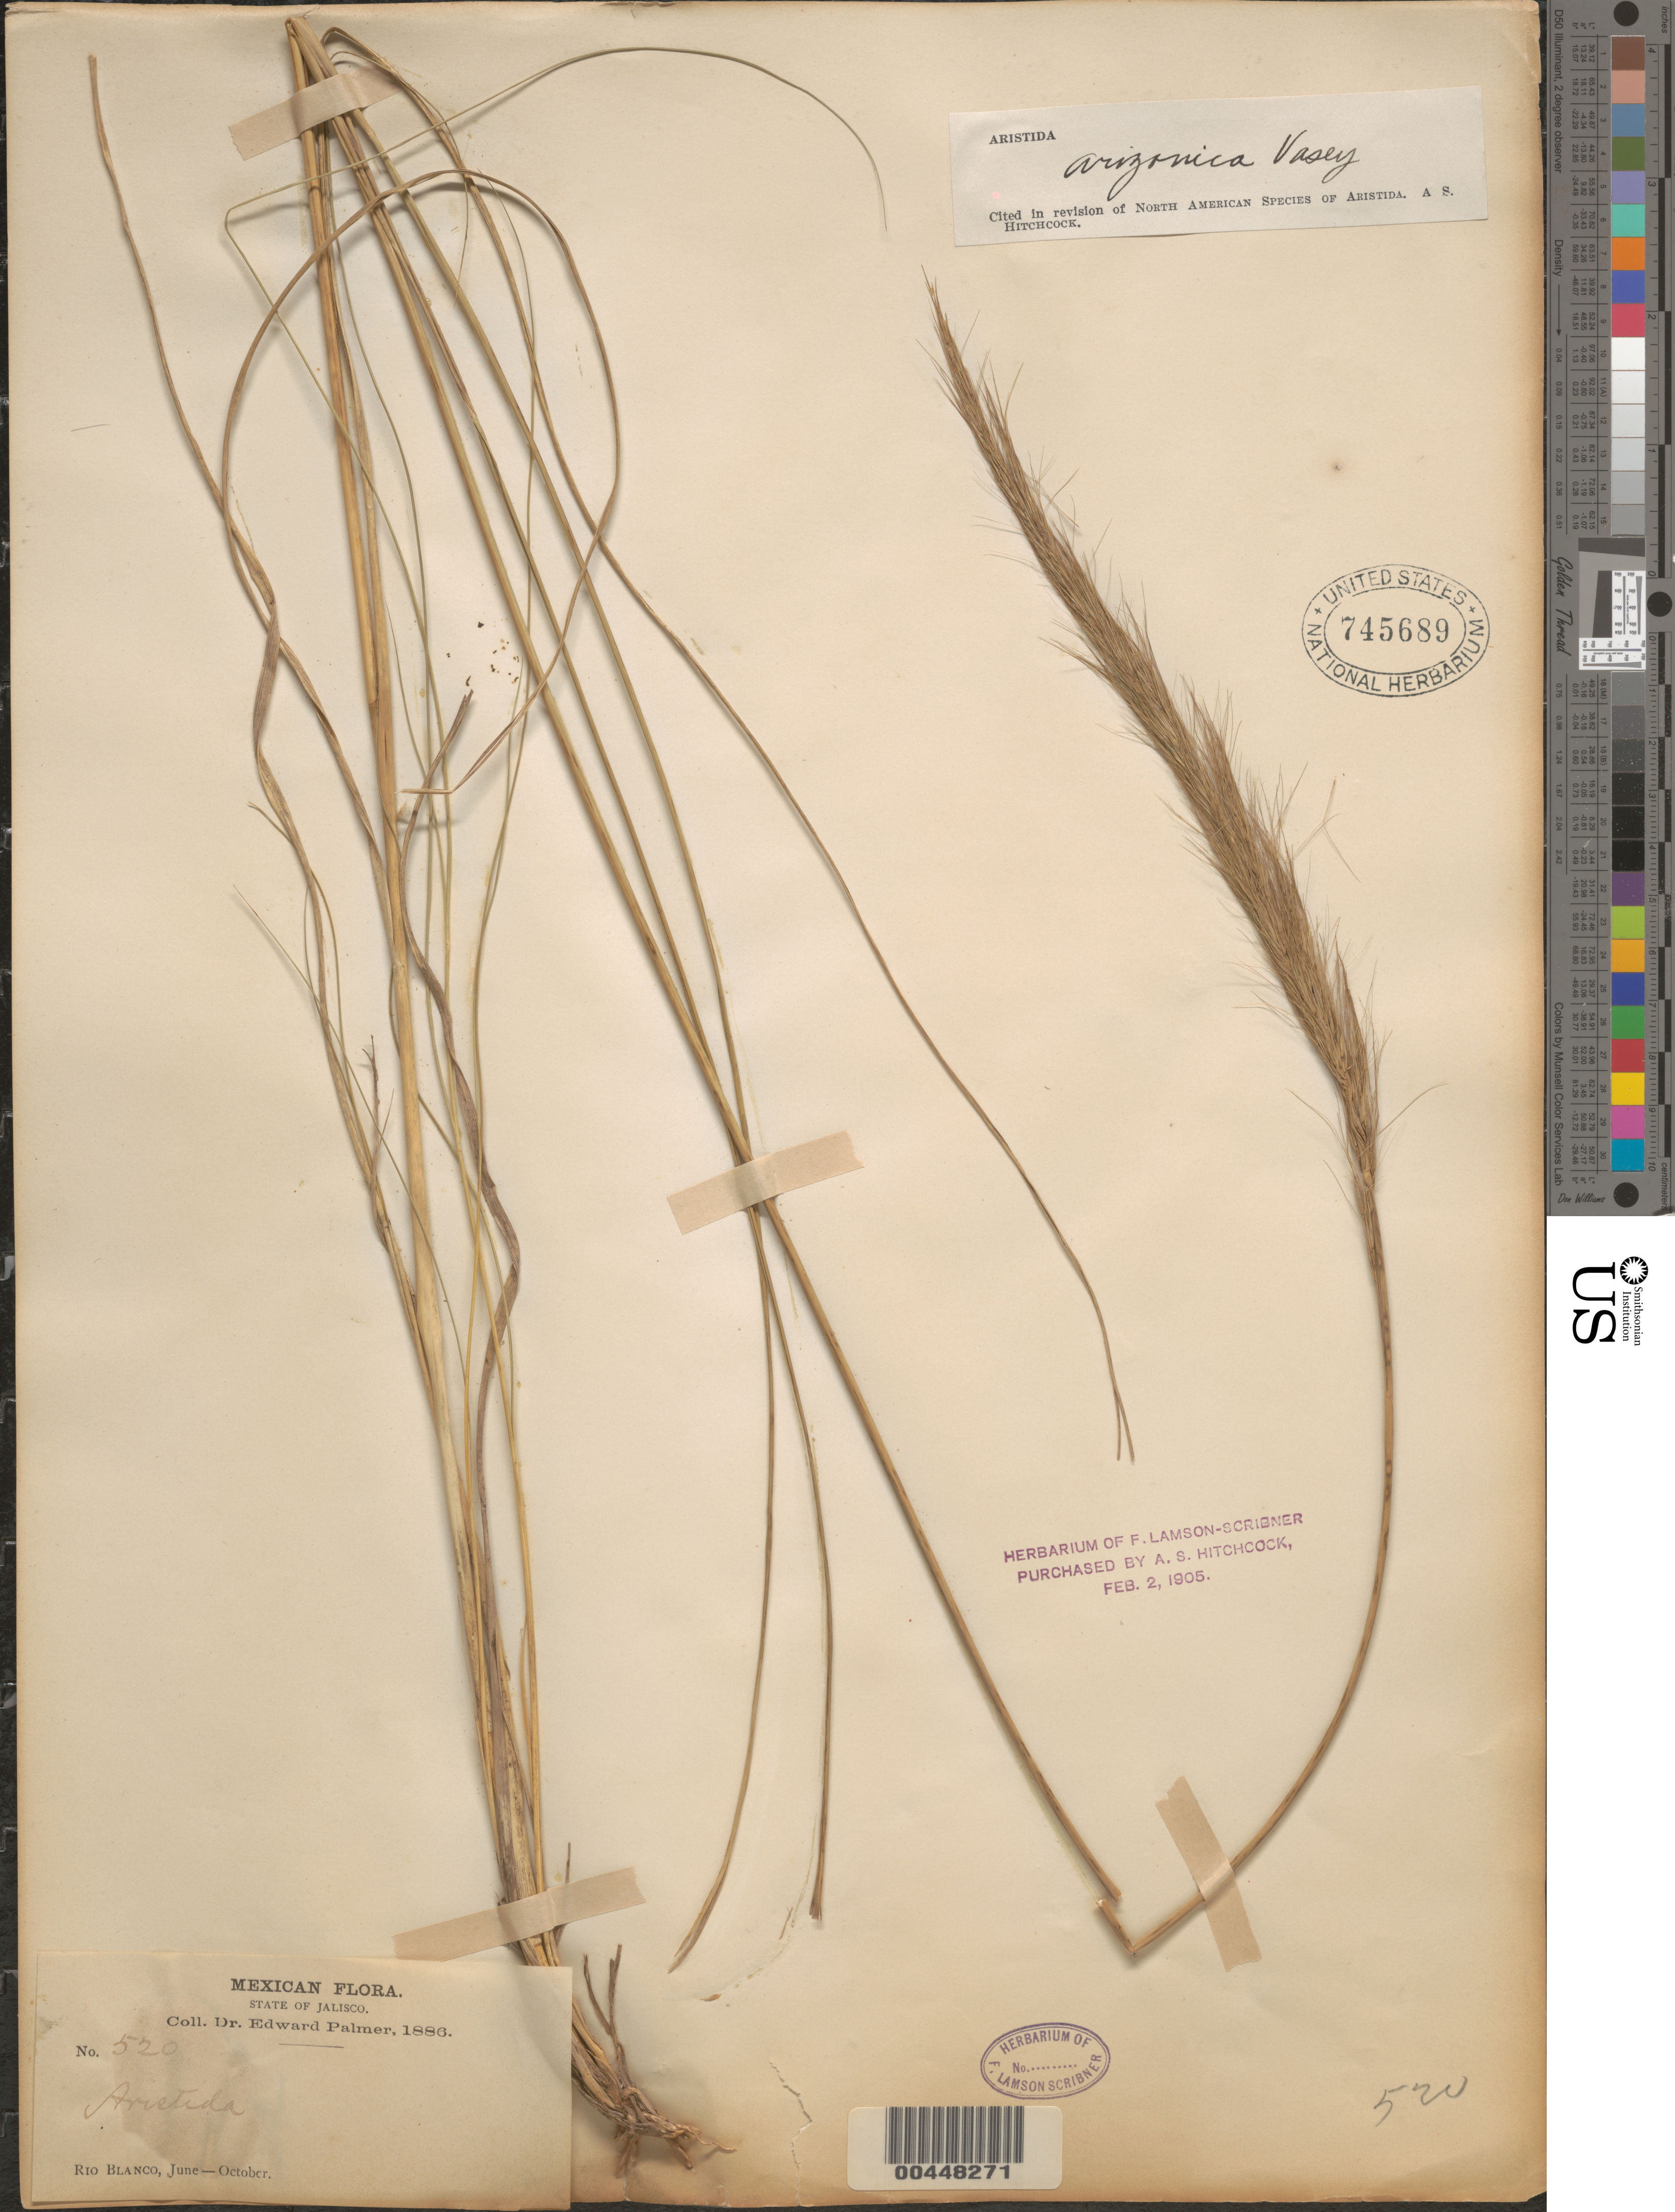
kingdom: Plantae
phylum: Tracheophyta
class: Liliopsida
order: Poales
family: Poaceae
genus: Aristida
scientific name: Aristida appressa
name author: Vasey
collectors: E. Palmer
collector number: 520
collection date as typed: Jun 1886 to Oct 1886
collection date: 1886-06/1886-10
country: Mexico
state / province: Jalisco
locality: Rio Blanco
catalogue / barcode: US 745689